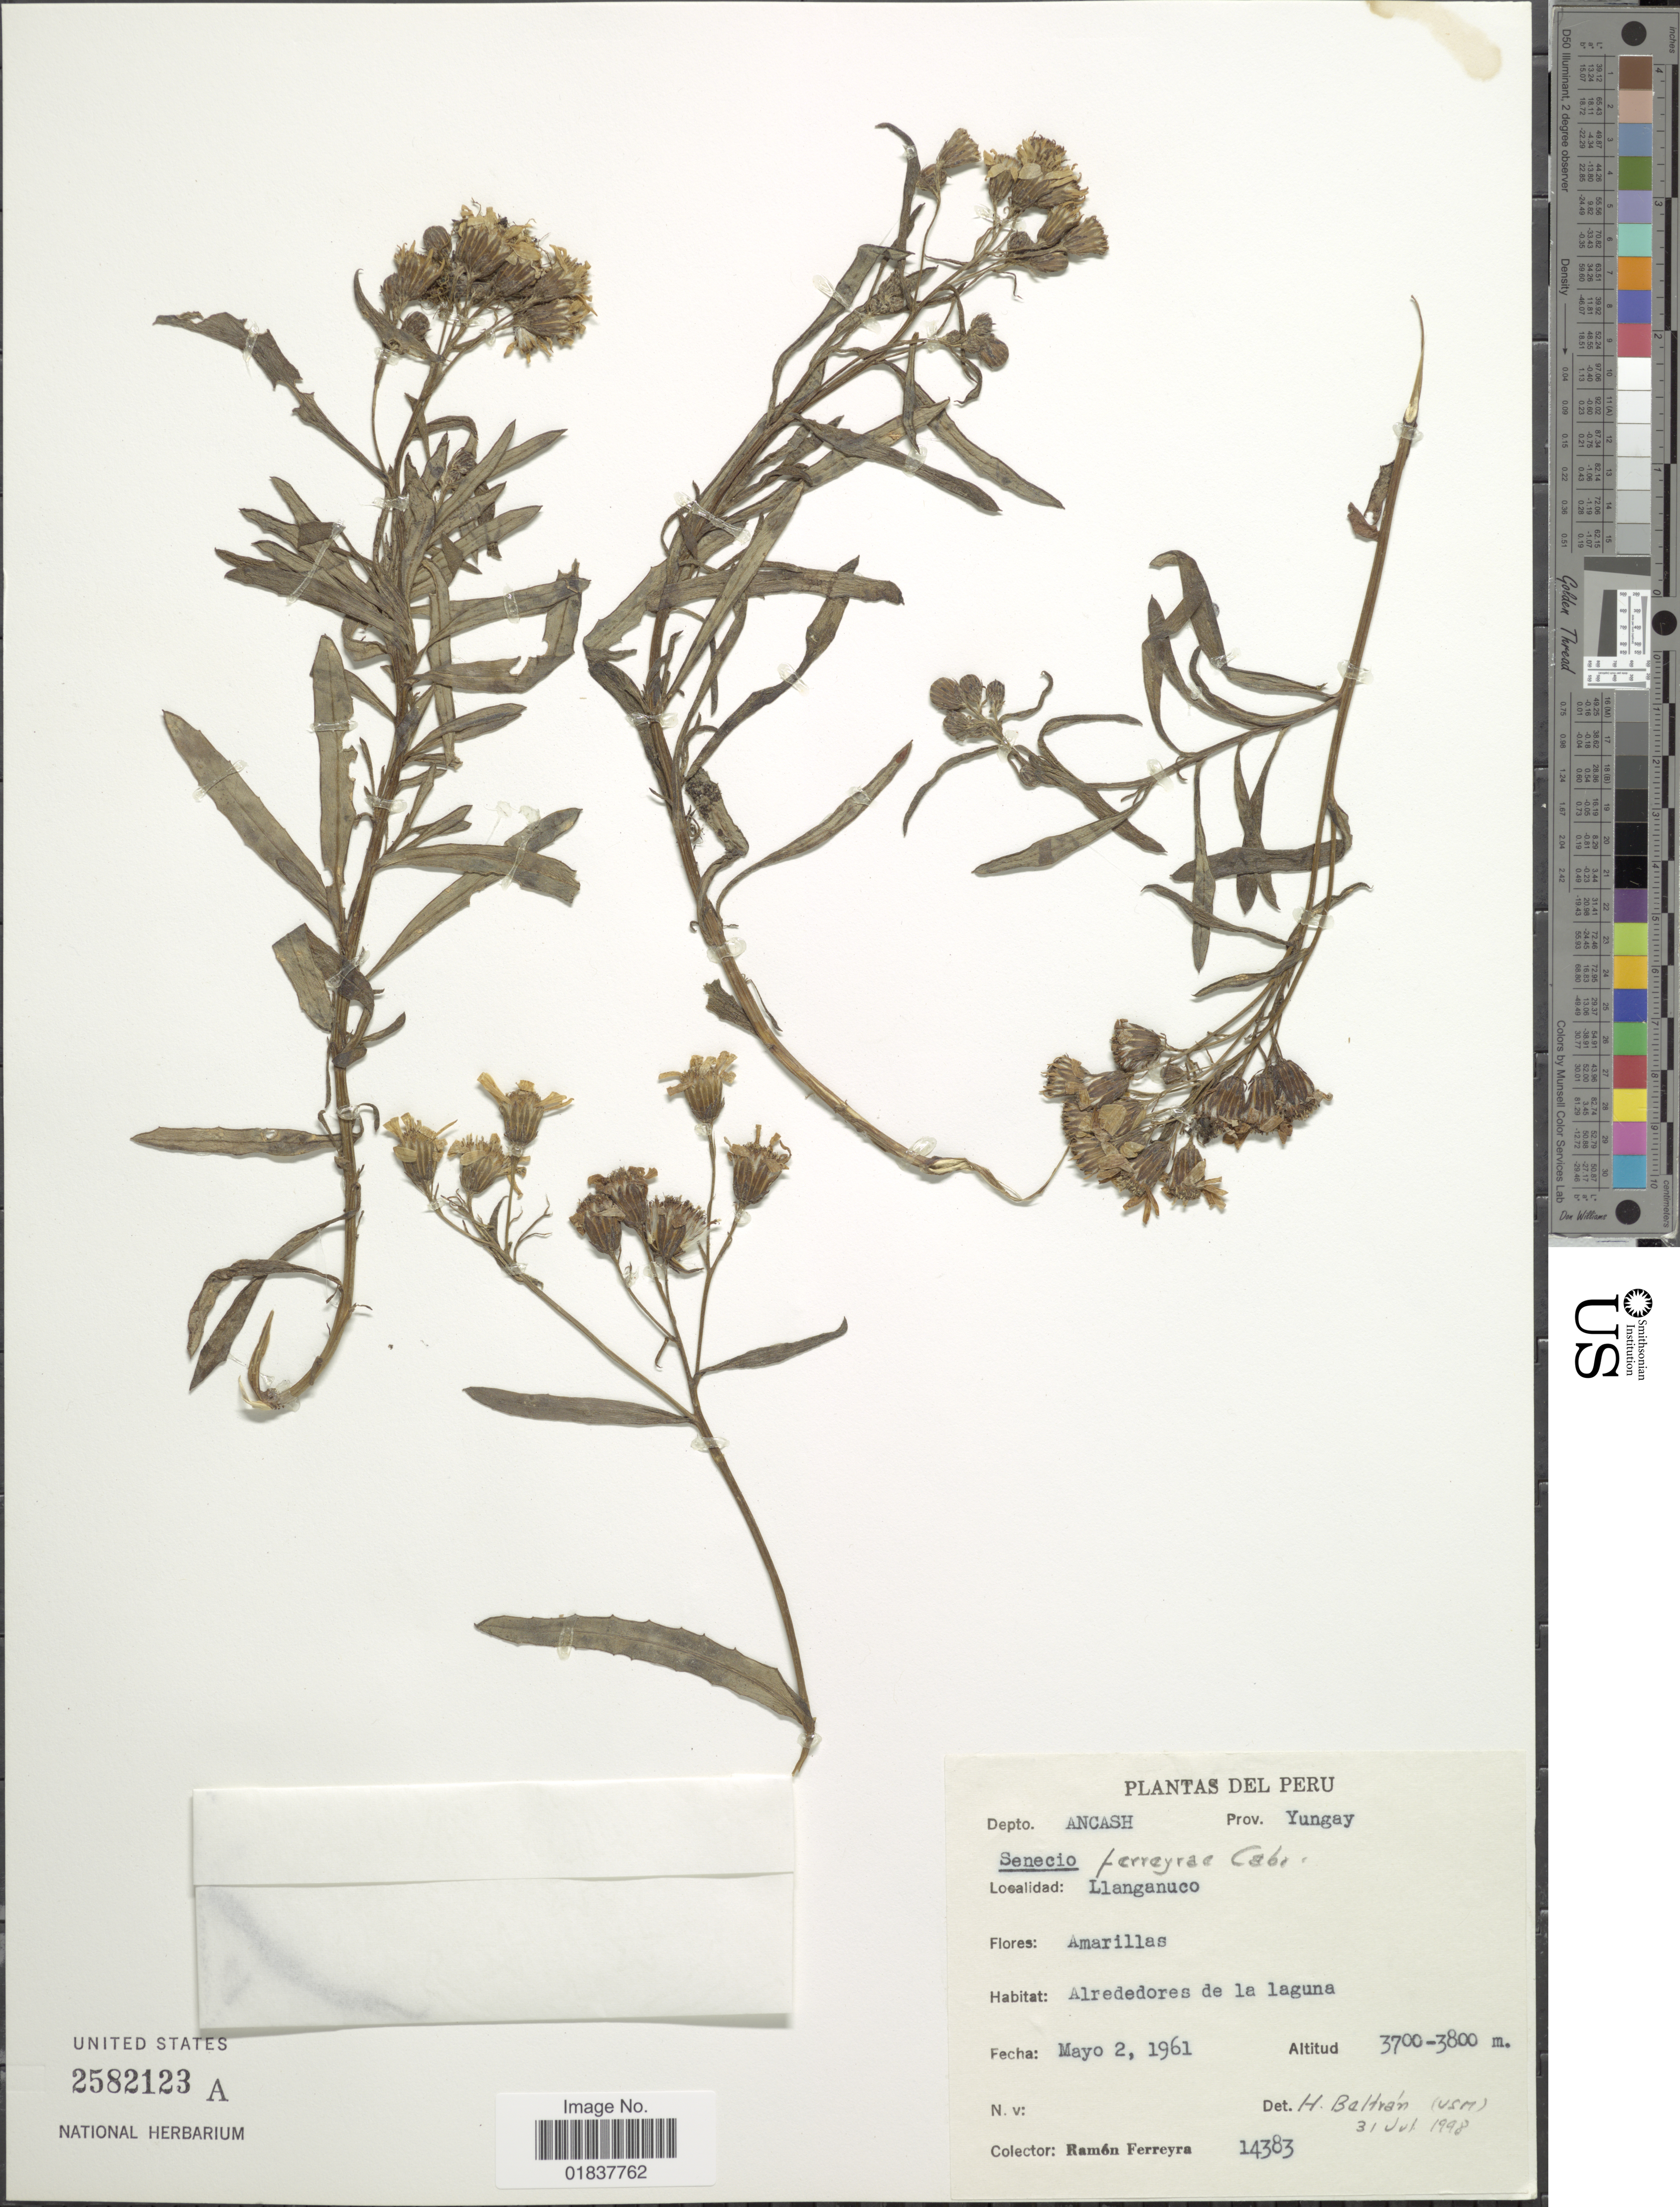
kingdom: Plantae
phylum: Tracheophyta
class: Magnoliopsida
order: Asterales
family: Asteraceae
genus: Senecio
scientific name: Senecio ferreyrae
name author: Cabrera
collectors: R. A. Ferreyra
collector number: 14383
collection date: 1961-05-02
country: Peru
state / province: Ancash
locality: Prov. Yungay, Llanganuco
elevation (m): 3700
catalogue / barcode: US 2582123A